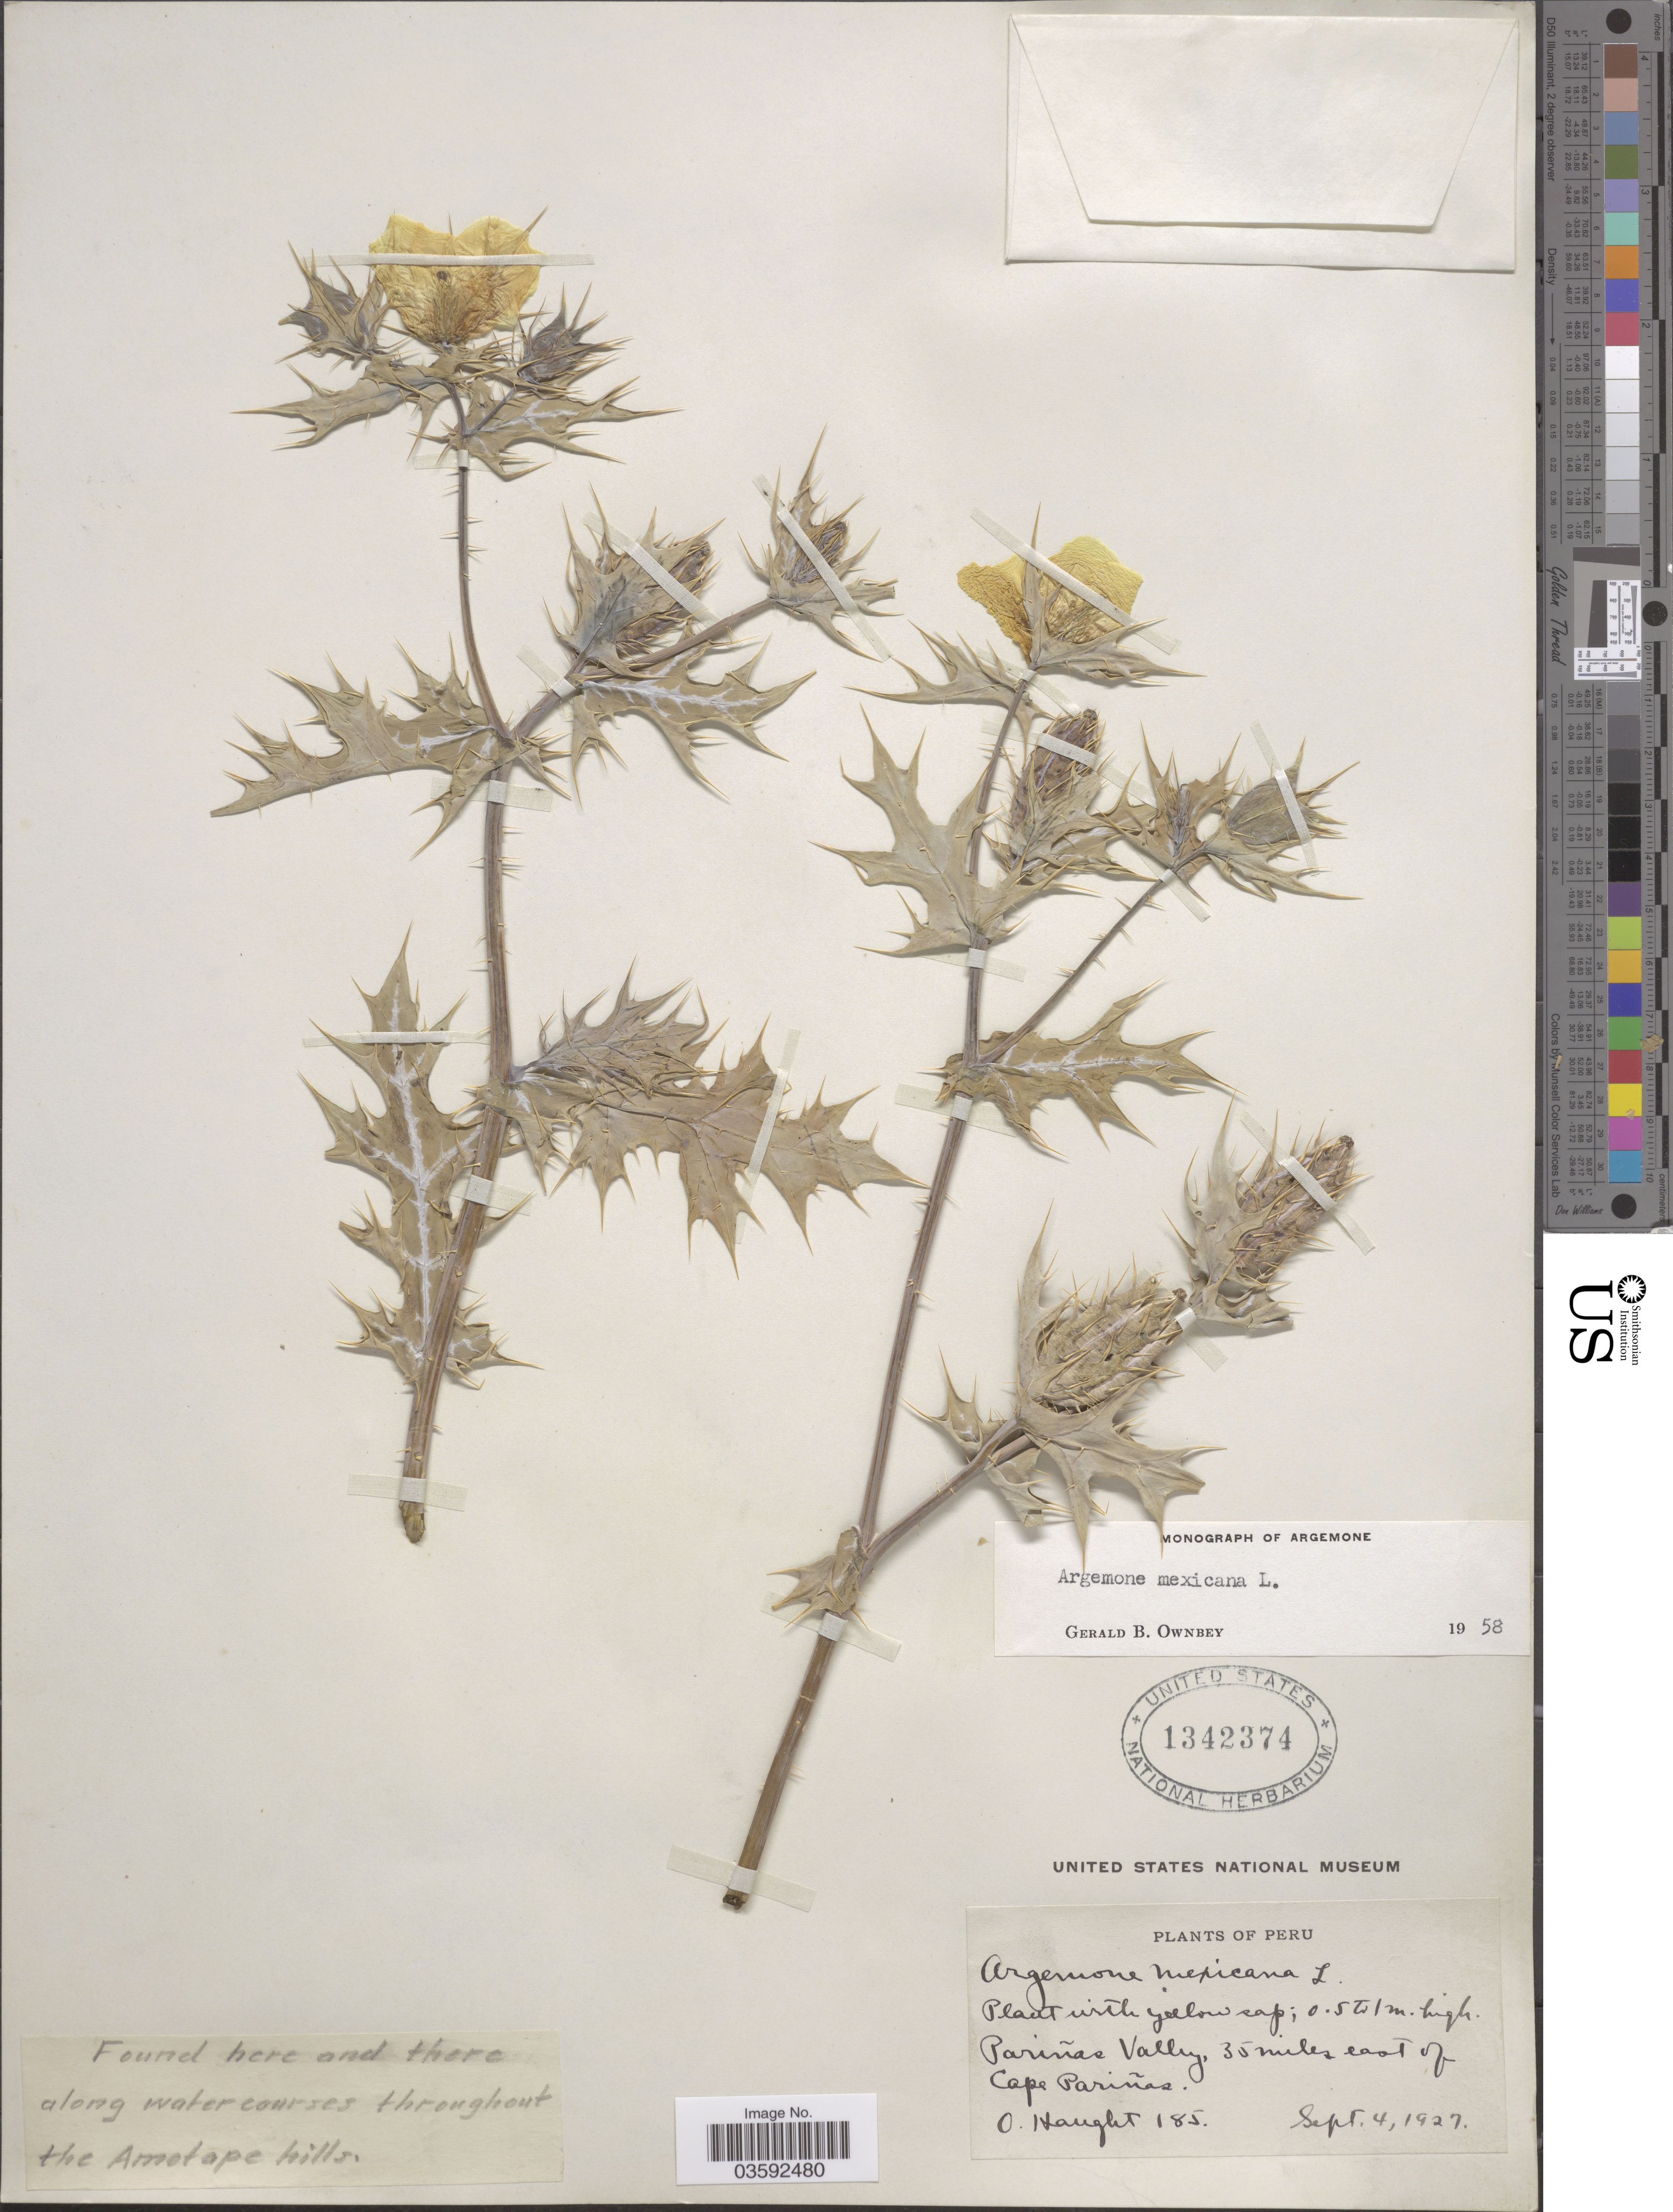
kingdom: Plantae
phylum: Tracheophyta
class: Magnoliopsida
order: Ranunculales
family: Papaveraceae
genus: Argemone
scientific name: Argemone mexicana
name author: L.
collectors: O. Haught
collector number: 185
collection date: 1927-09-04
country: Peru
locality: Pariñas Valley, 35 miles east of Cape Pariñas.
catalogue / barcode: US 1342374